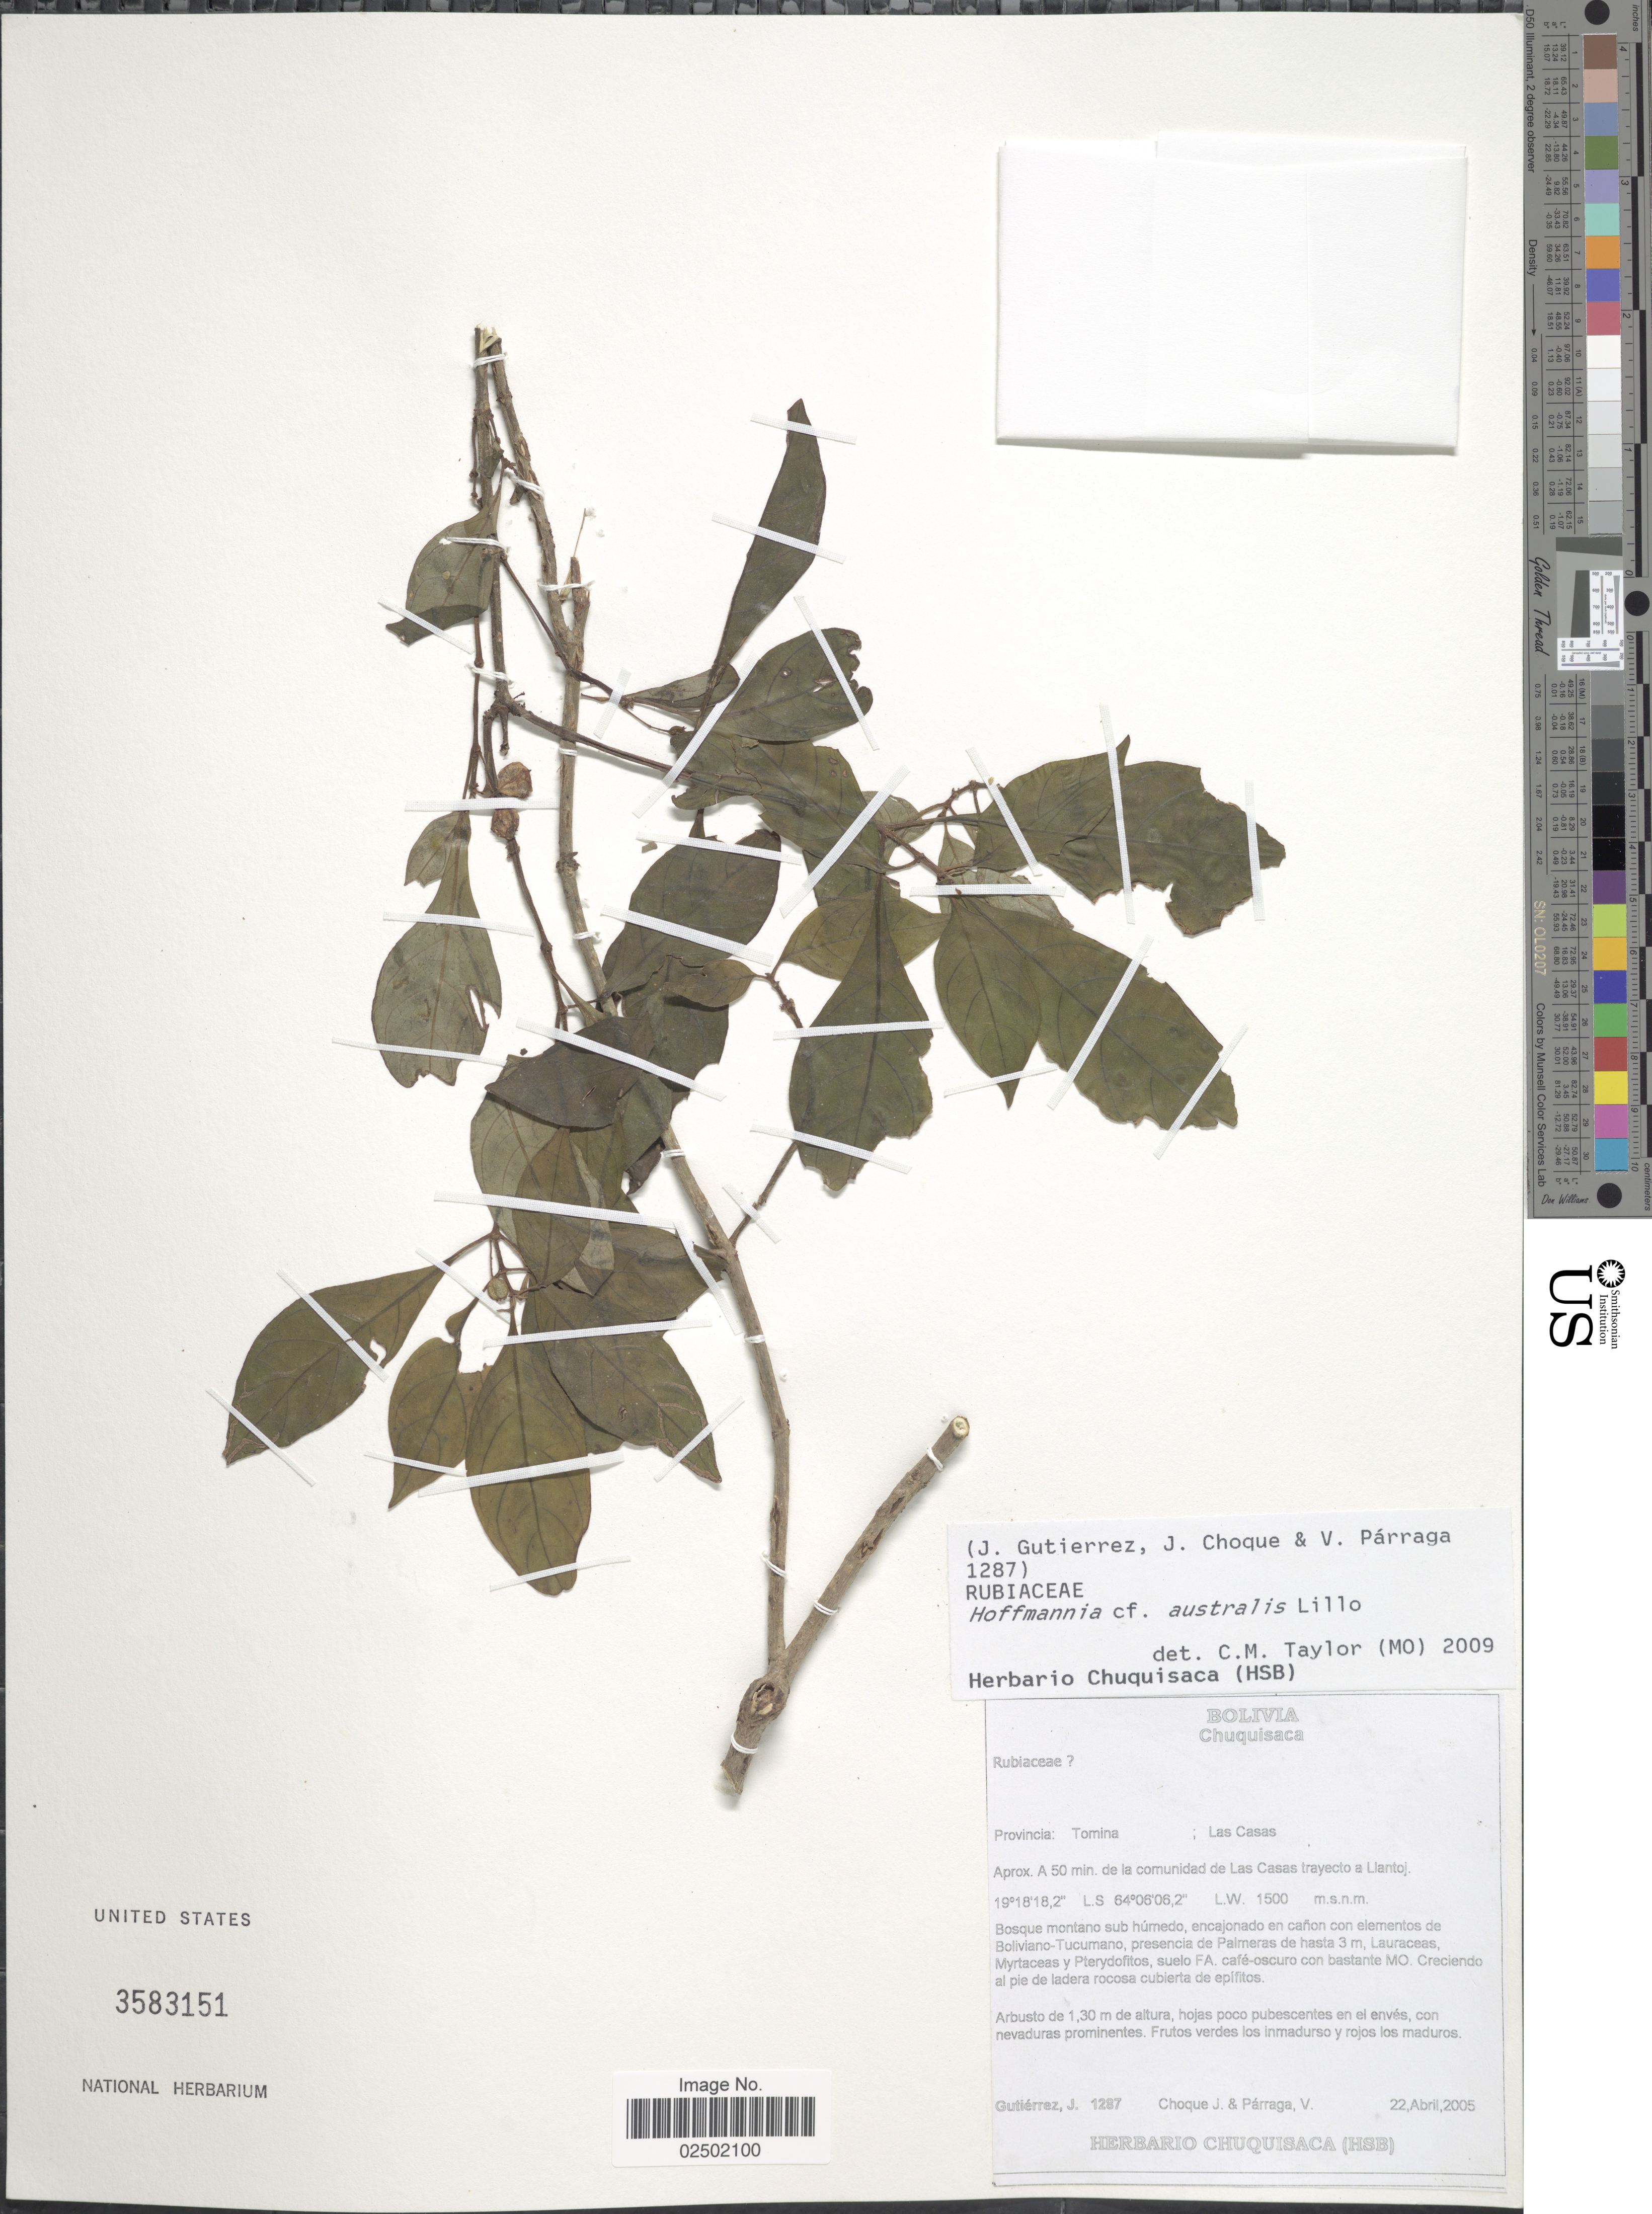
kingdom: Plantae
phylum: Tracheophyta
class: Magnoliopsida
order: Gentianales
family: Rubiaceae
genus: Hoffmannia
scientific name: Hoffmannia australis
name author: Lillo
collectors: J. Gutiérrez, J. Choque & V. Parraga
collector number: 1287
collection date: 2005-04-22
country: Bolivia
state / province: Chuquisaca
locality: Provincia: Tomina; Las Casas. Aprox. A 50 min. de la comunidad de Las Casas trayecto a Llantoj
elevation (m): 1500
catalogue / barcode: US 3583151